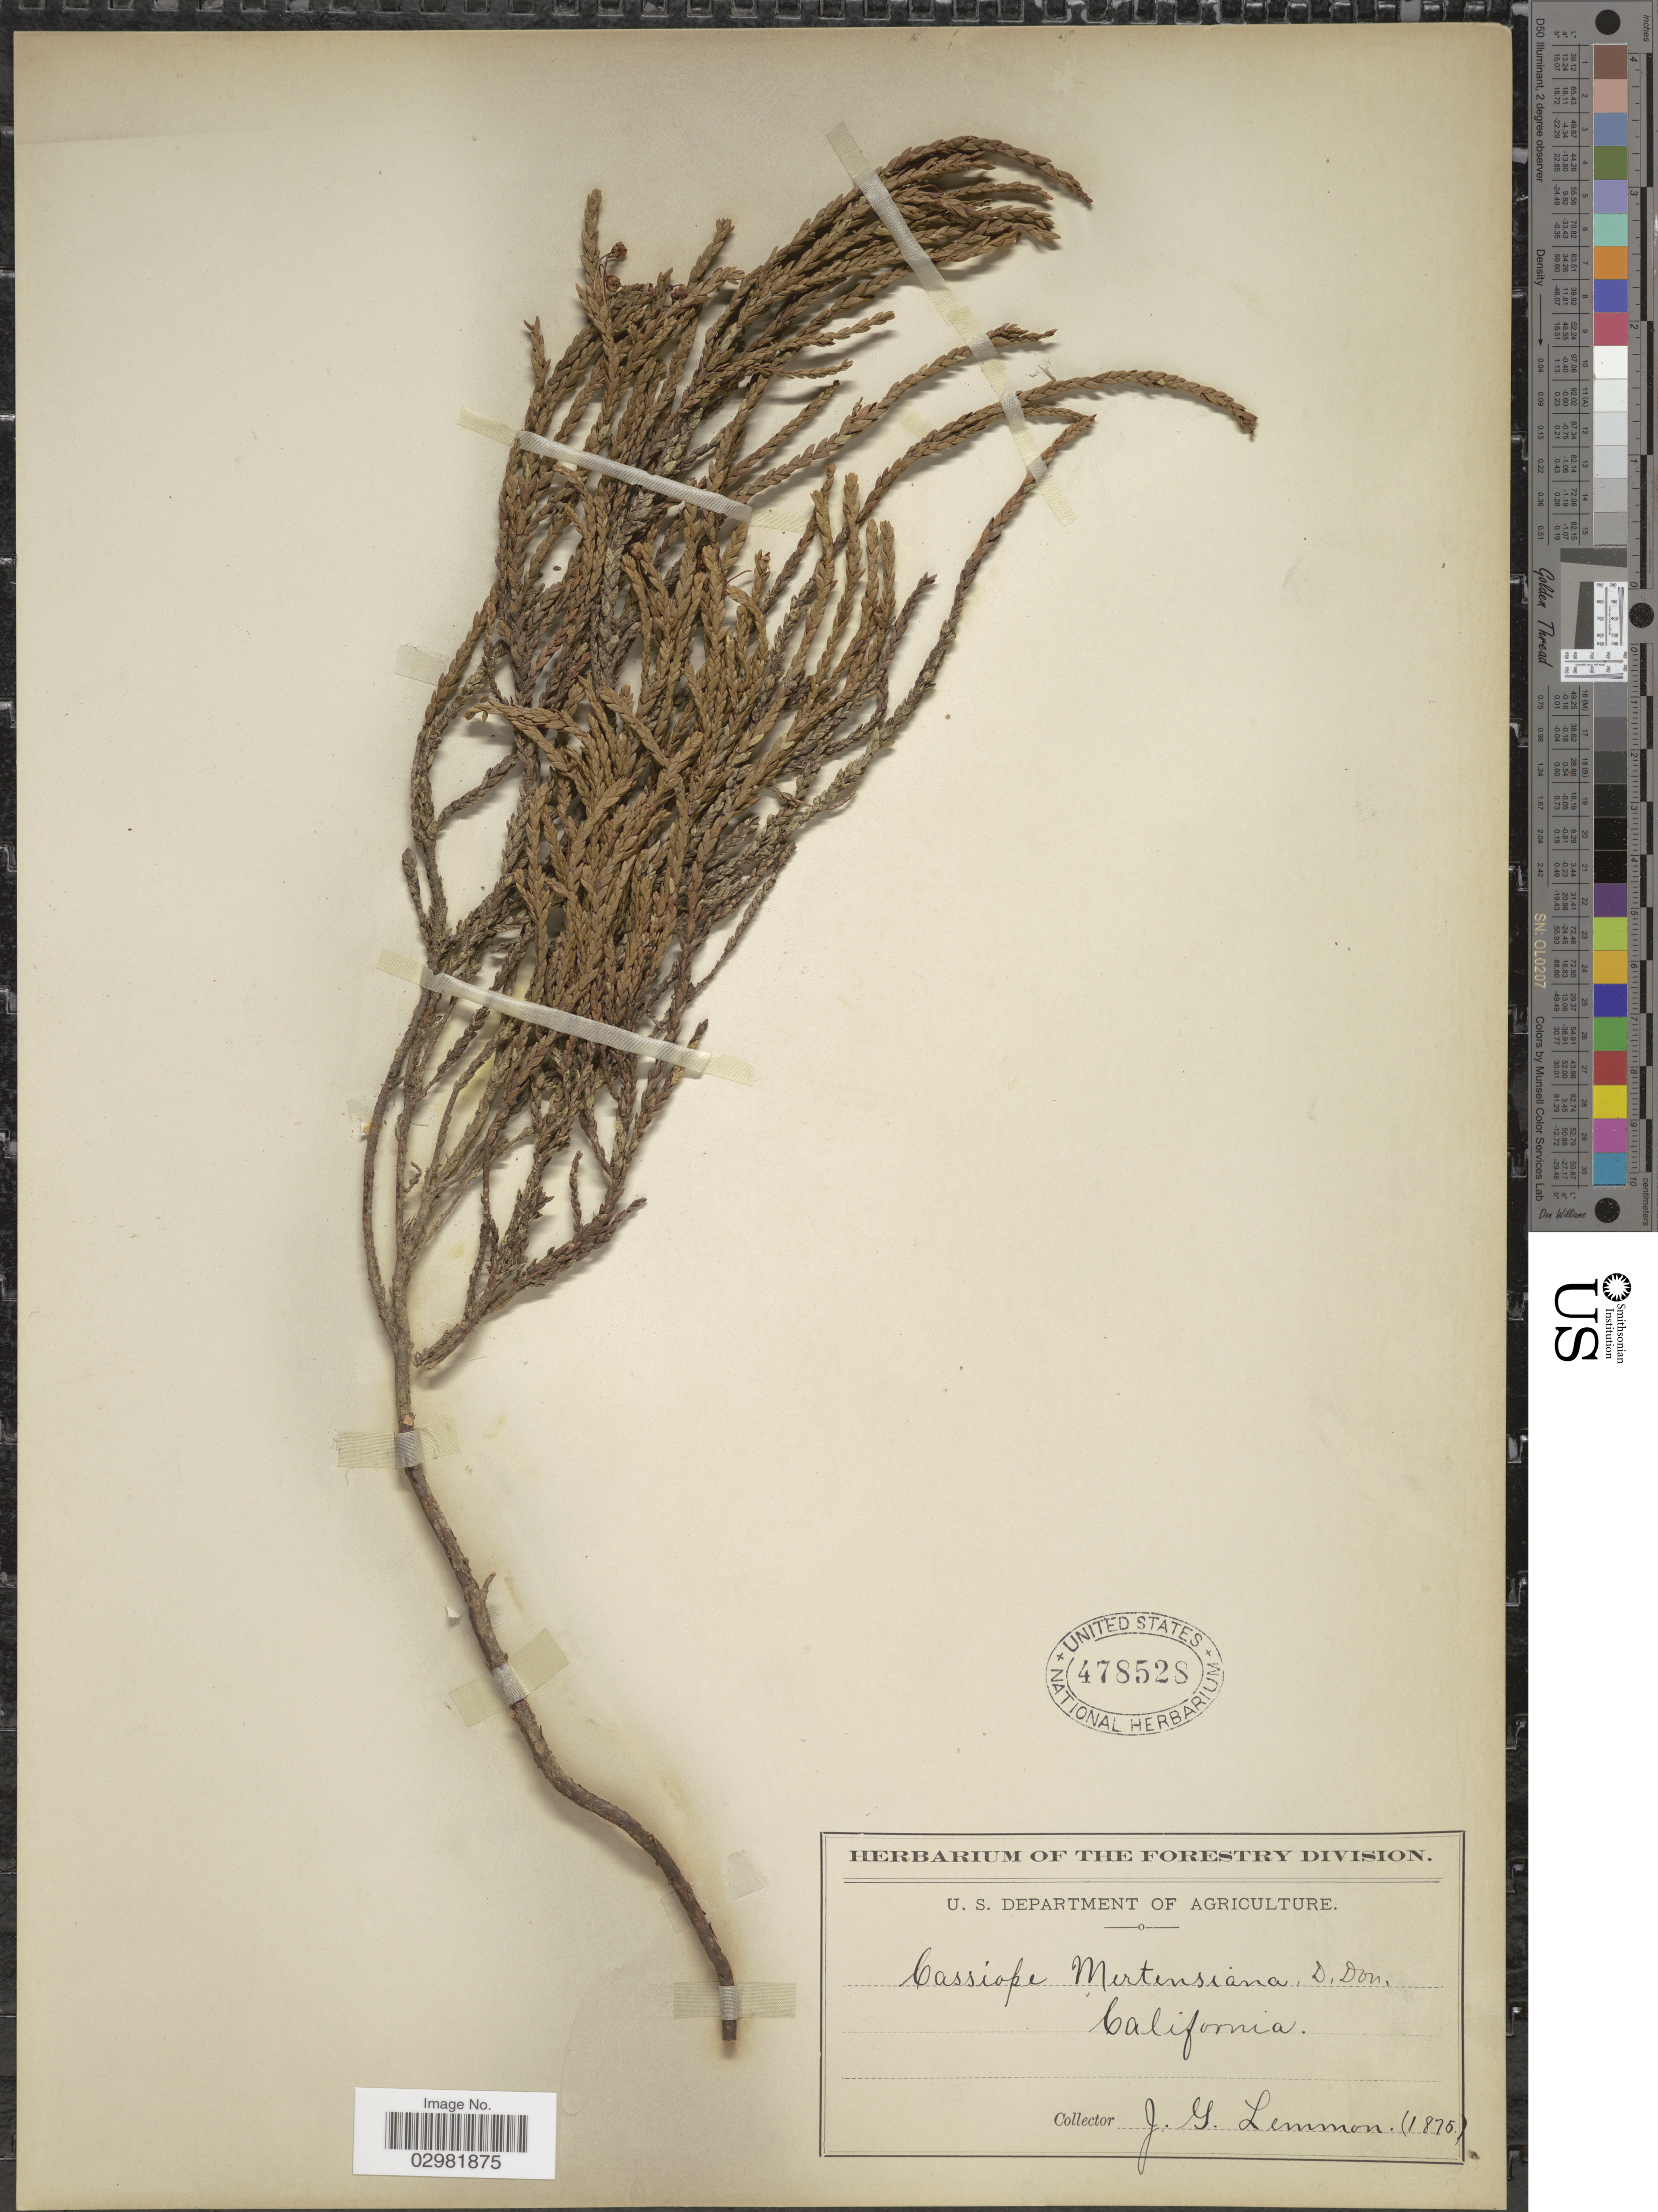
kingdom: Plantae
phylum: Tracheophyta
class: Magnoliopsida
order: Ericales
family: Ericaceae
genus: Cassiope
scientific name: Cassiope mertensiana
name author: (Bong.) G. Don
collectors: J. Lemmon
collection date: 1875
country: United States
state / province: California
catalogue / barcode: US 478528